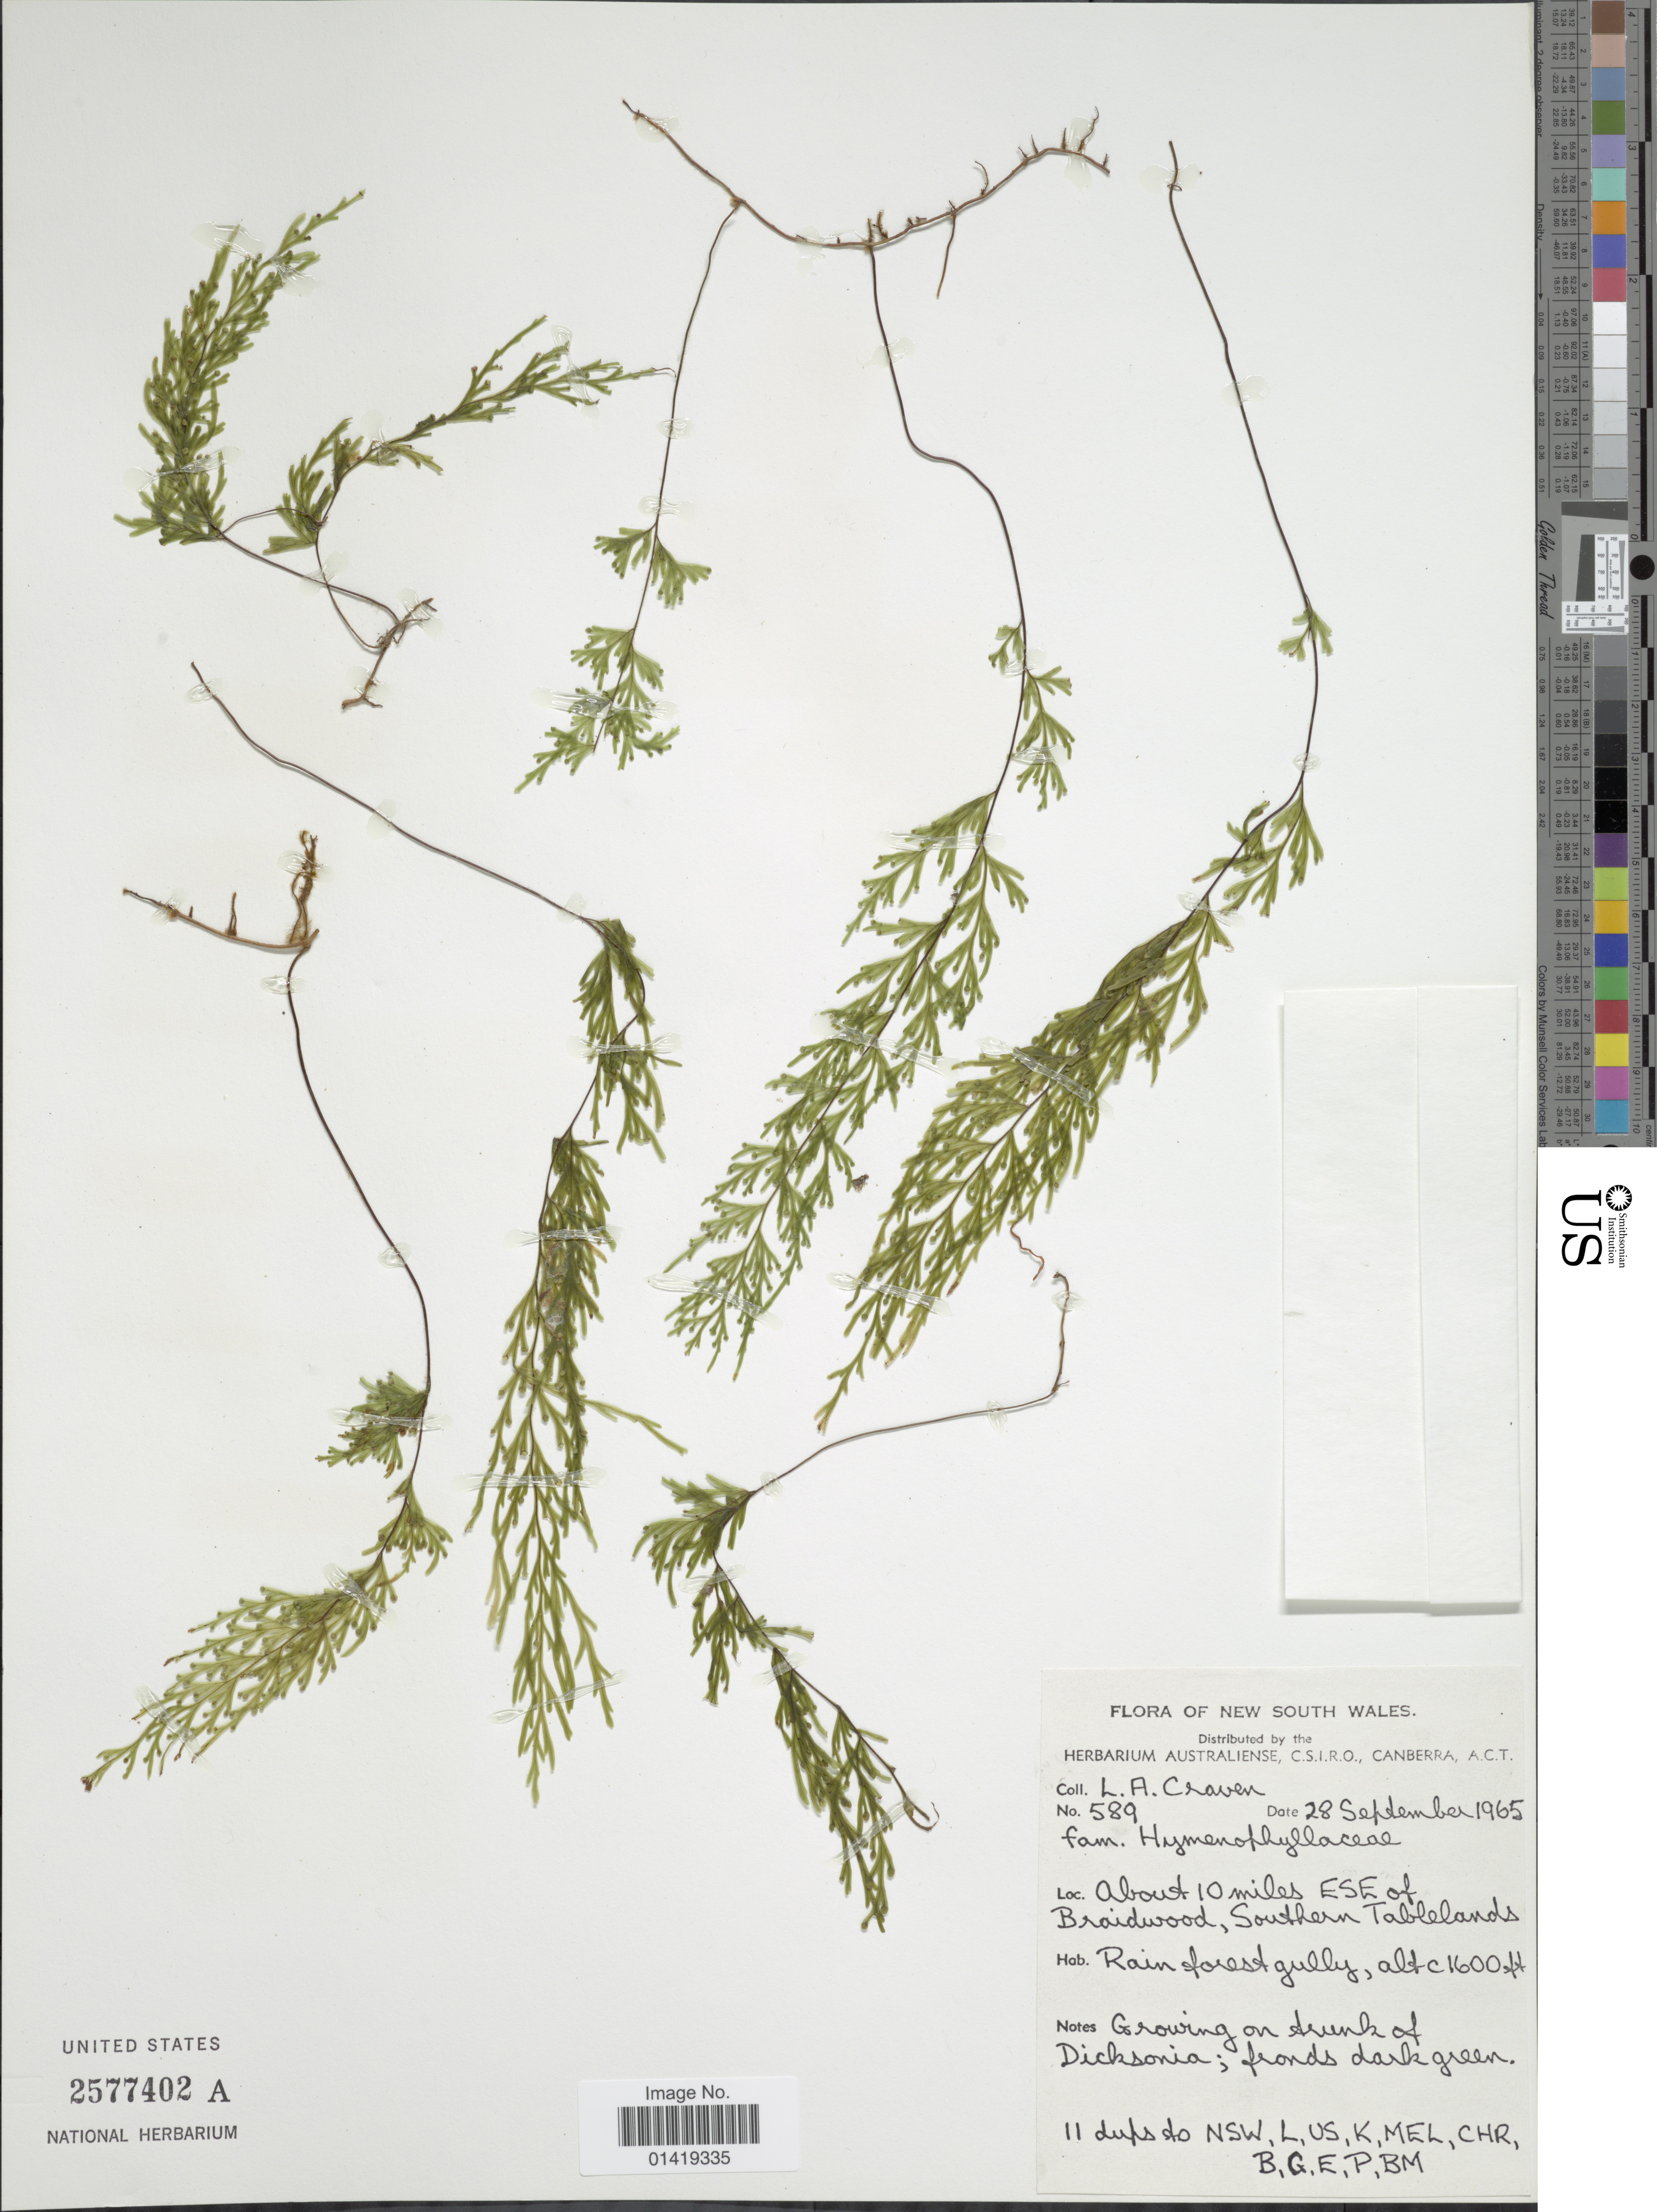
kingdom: Plantae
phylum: Tracheophyta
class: Polypodiopsida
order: Hymenophyllales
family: Hymenophyllaceae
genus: Hymenophyllum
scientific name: Hymenophyllum sp.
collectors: L. A. Craven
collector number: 589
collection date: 1965-09-28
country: Australia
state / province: New South Wales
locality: About 10 miles ESE of Braidwood, Southern Tablelands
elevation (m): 488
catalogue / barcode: US 2577402A